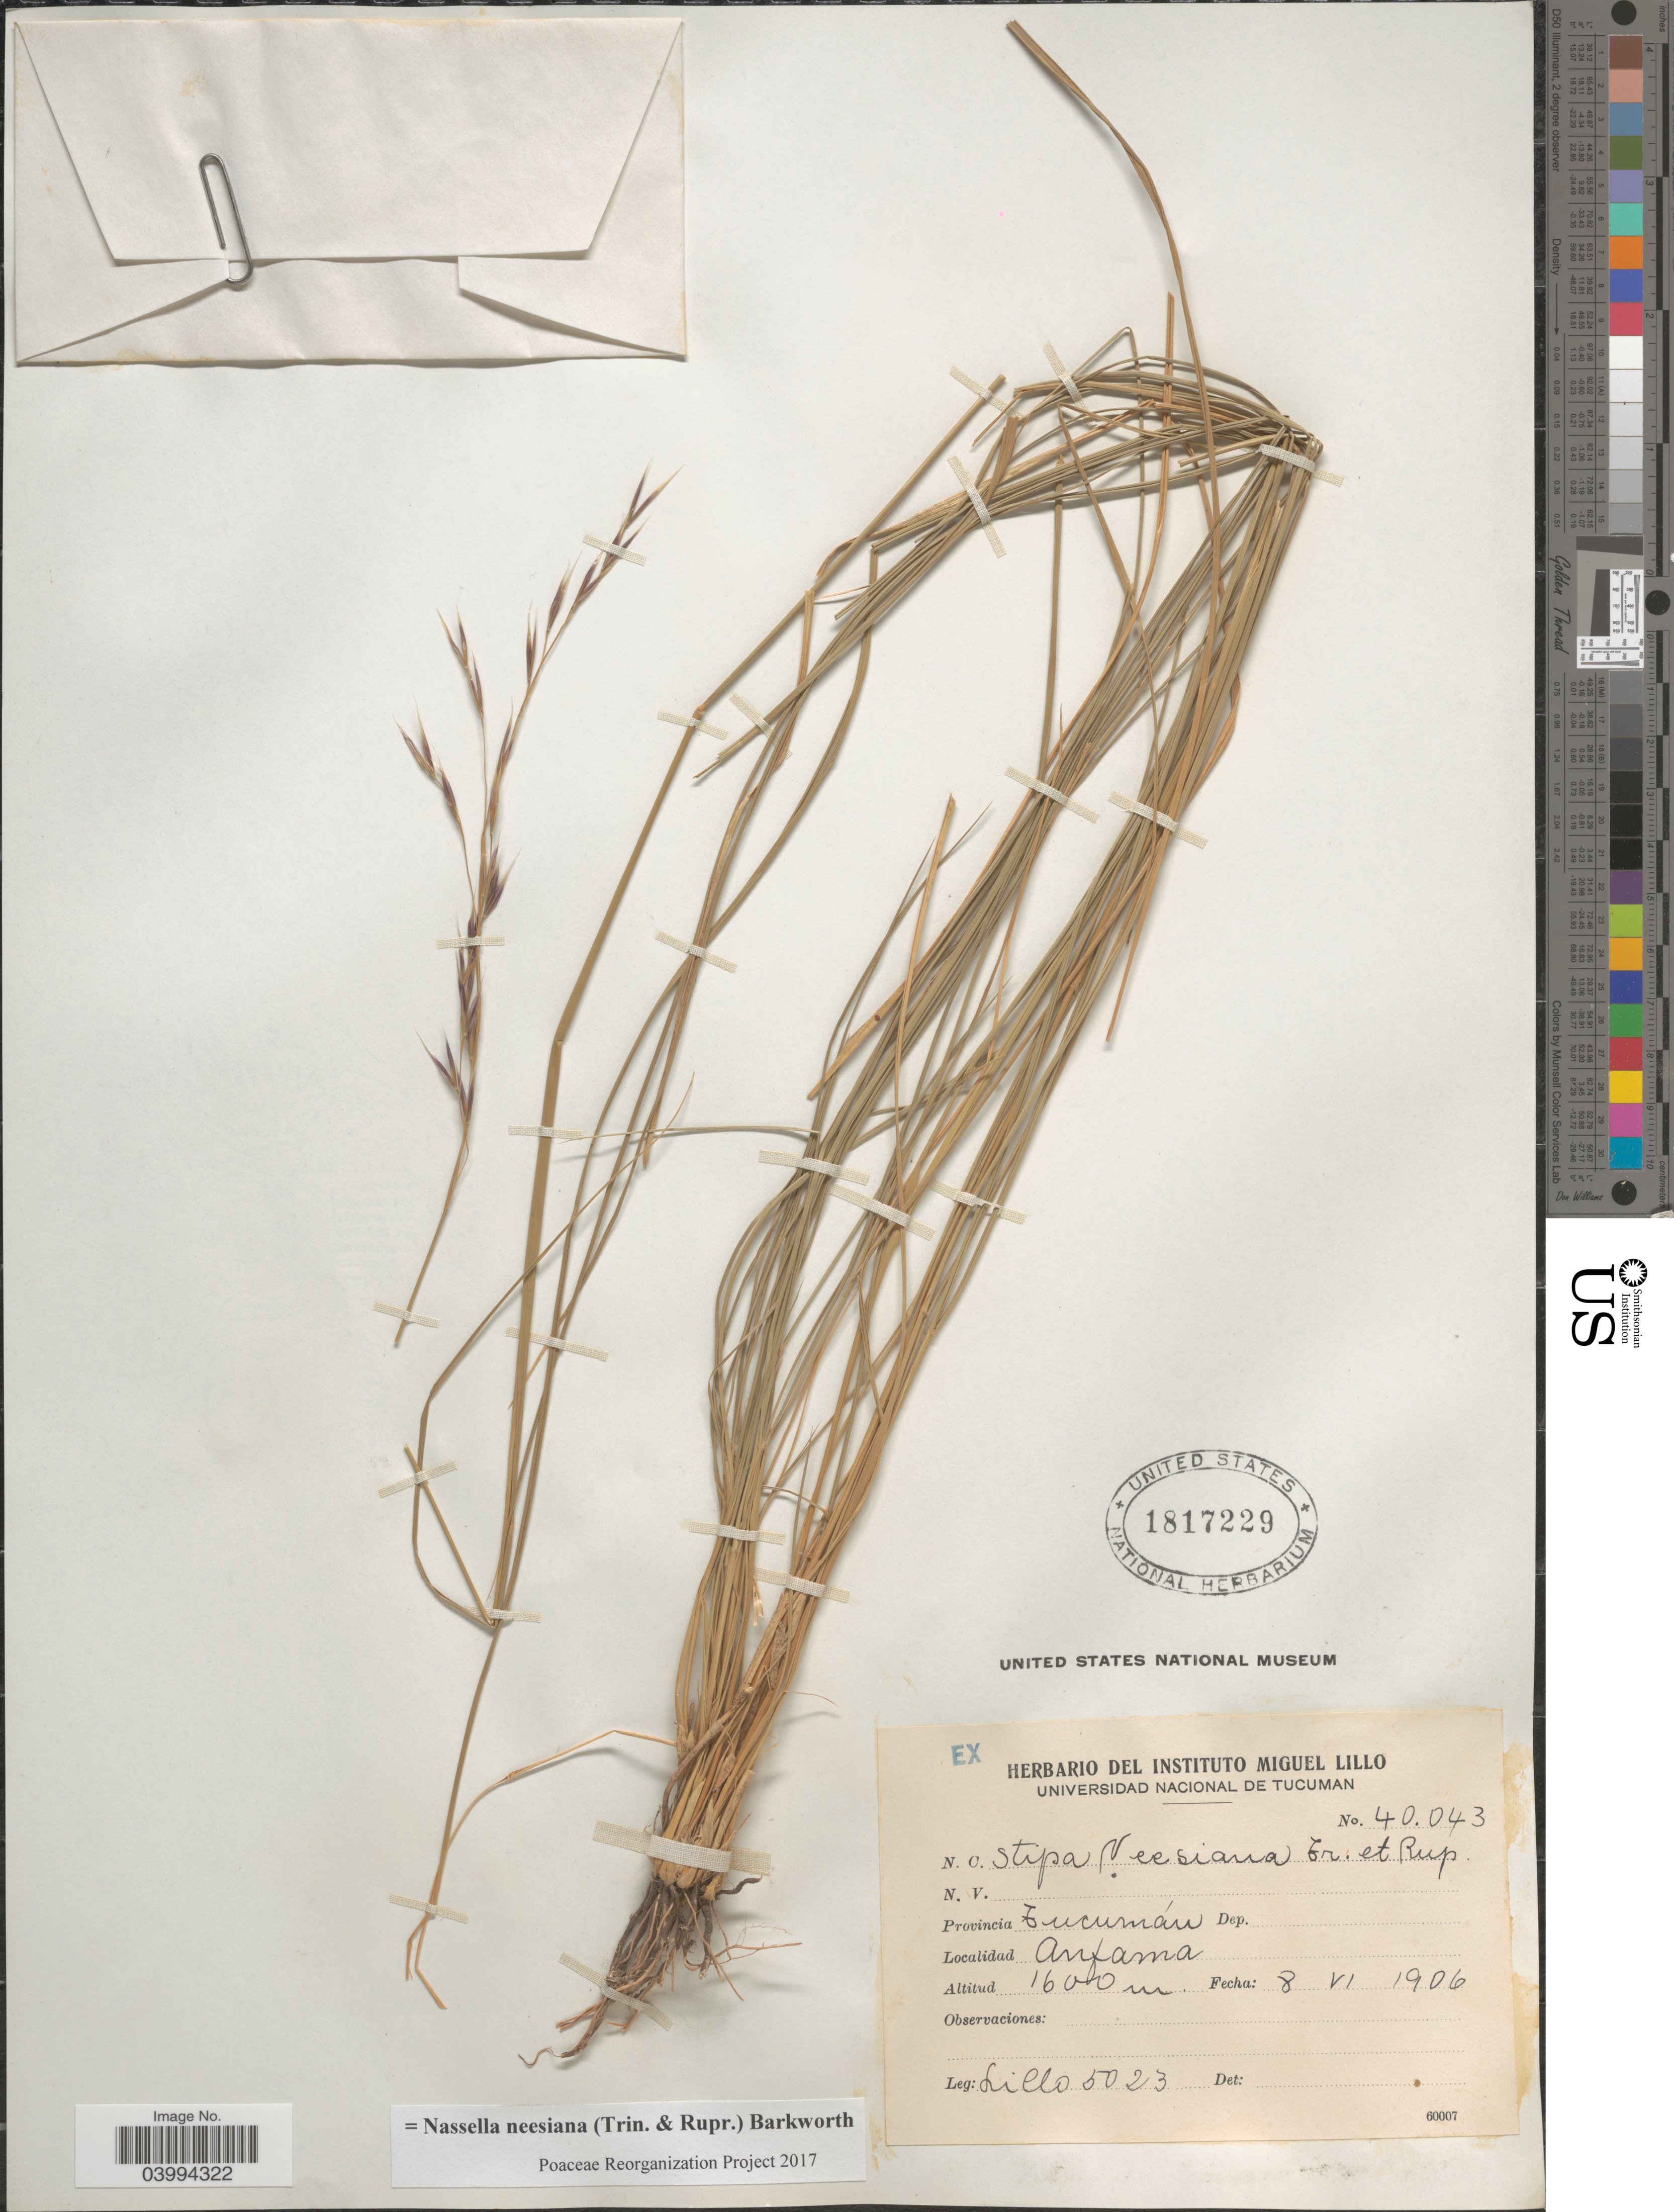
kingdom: Plantae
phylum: Tracheophyta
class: Liliopsida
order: Poales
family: Poaceae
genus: Nassella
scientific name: Nassella neesiana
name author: (Trin. & Rupr.) Barkworth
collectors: M. Lillo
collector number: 5023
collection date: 1906-06-08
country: Argentina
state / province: Tucuman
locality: Anfama.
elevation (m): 1600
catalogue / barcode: US 1817229